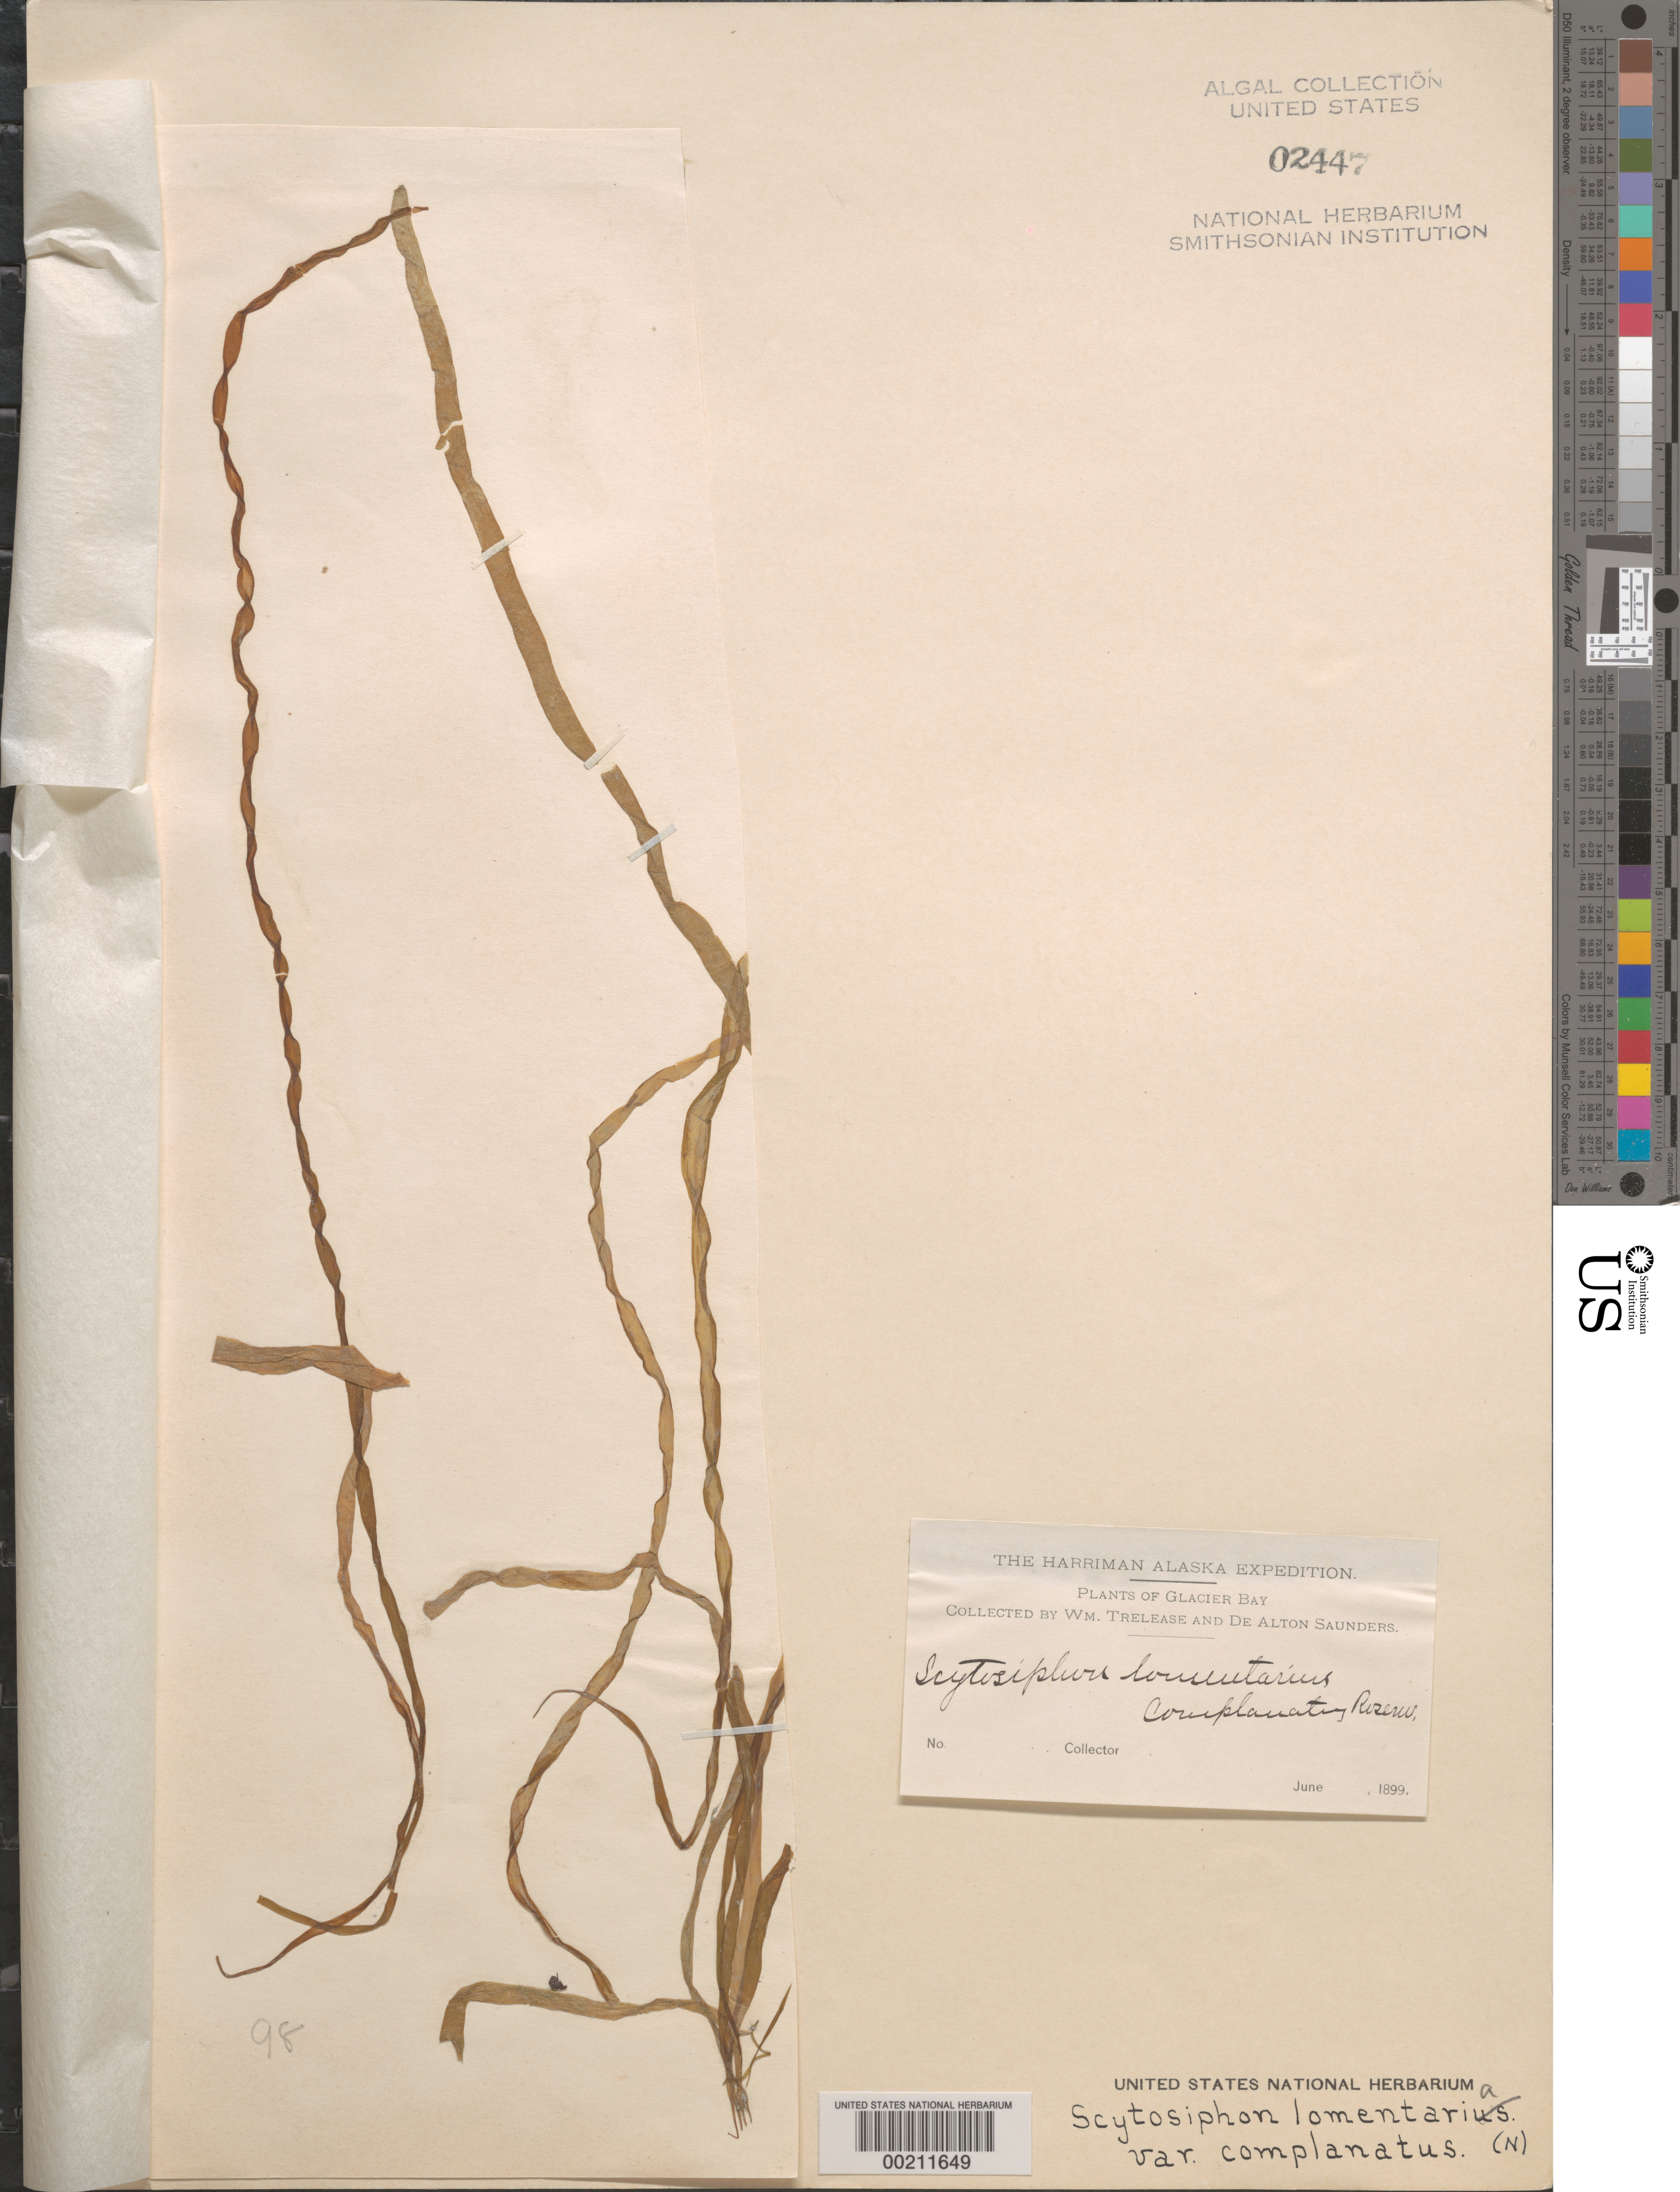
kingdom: Chromista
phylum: Ochrophyta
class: Phaeophyceae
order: Scytosiphonales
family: Scytosiphonaceae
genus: Scytosiphon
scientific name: Scytosiphon lomentaria var. complanatus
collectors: W. Trelease & D. Saunders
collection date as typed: Jun 1899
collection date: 1899-06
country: United States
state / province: Alaska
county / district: Skagway-Yakutat-Angoon Division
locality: Glacier Bay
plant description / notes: Harriman Alaska Expedition, 1899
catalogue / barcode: US 2447